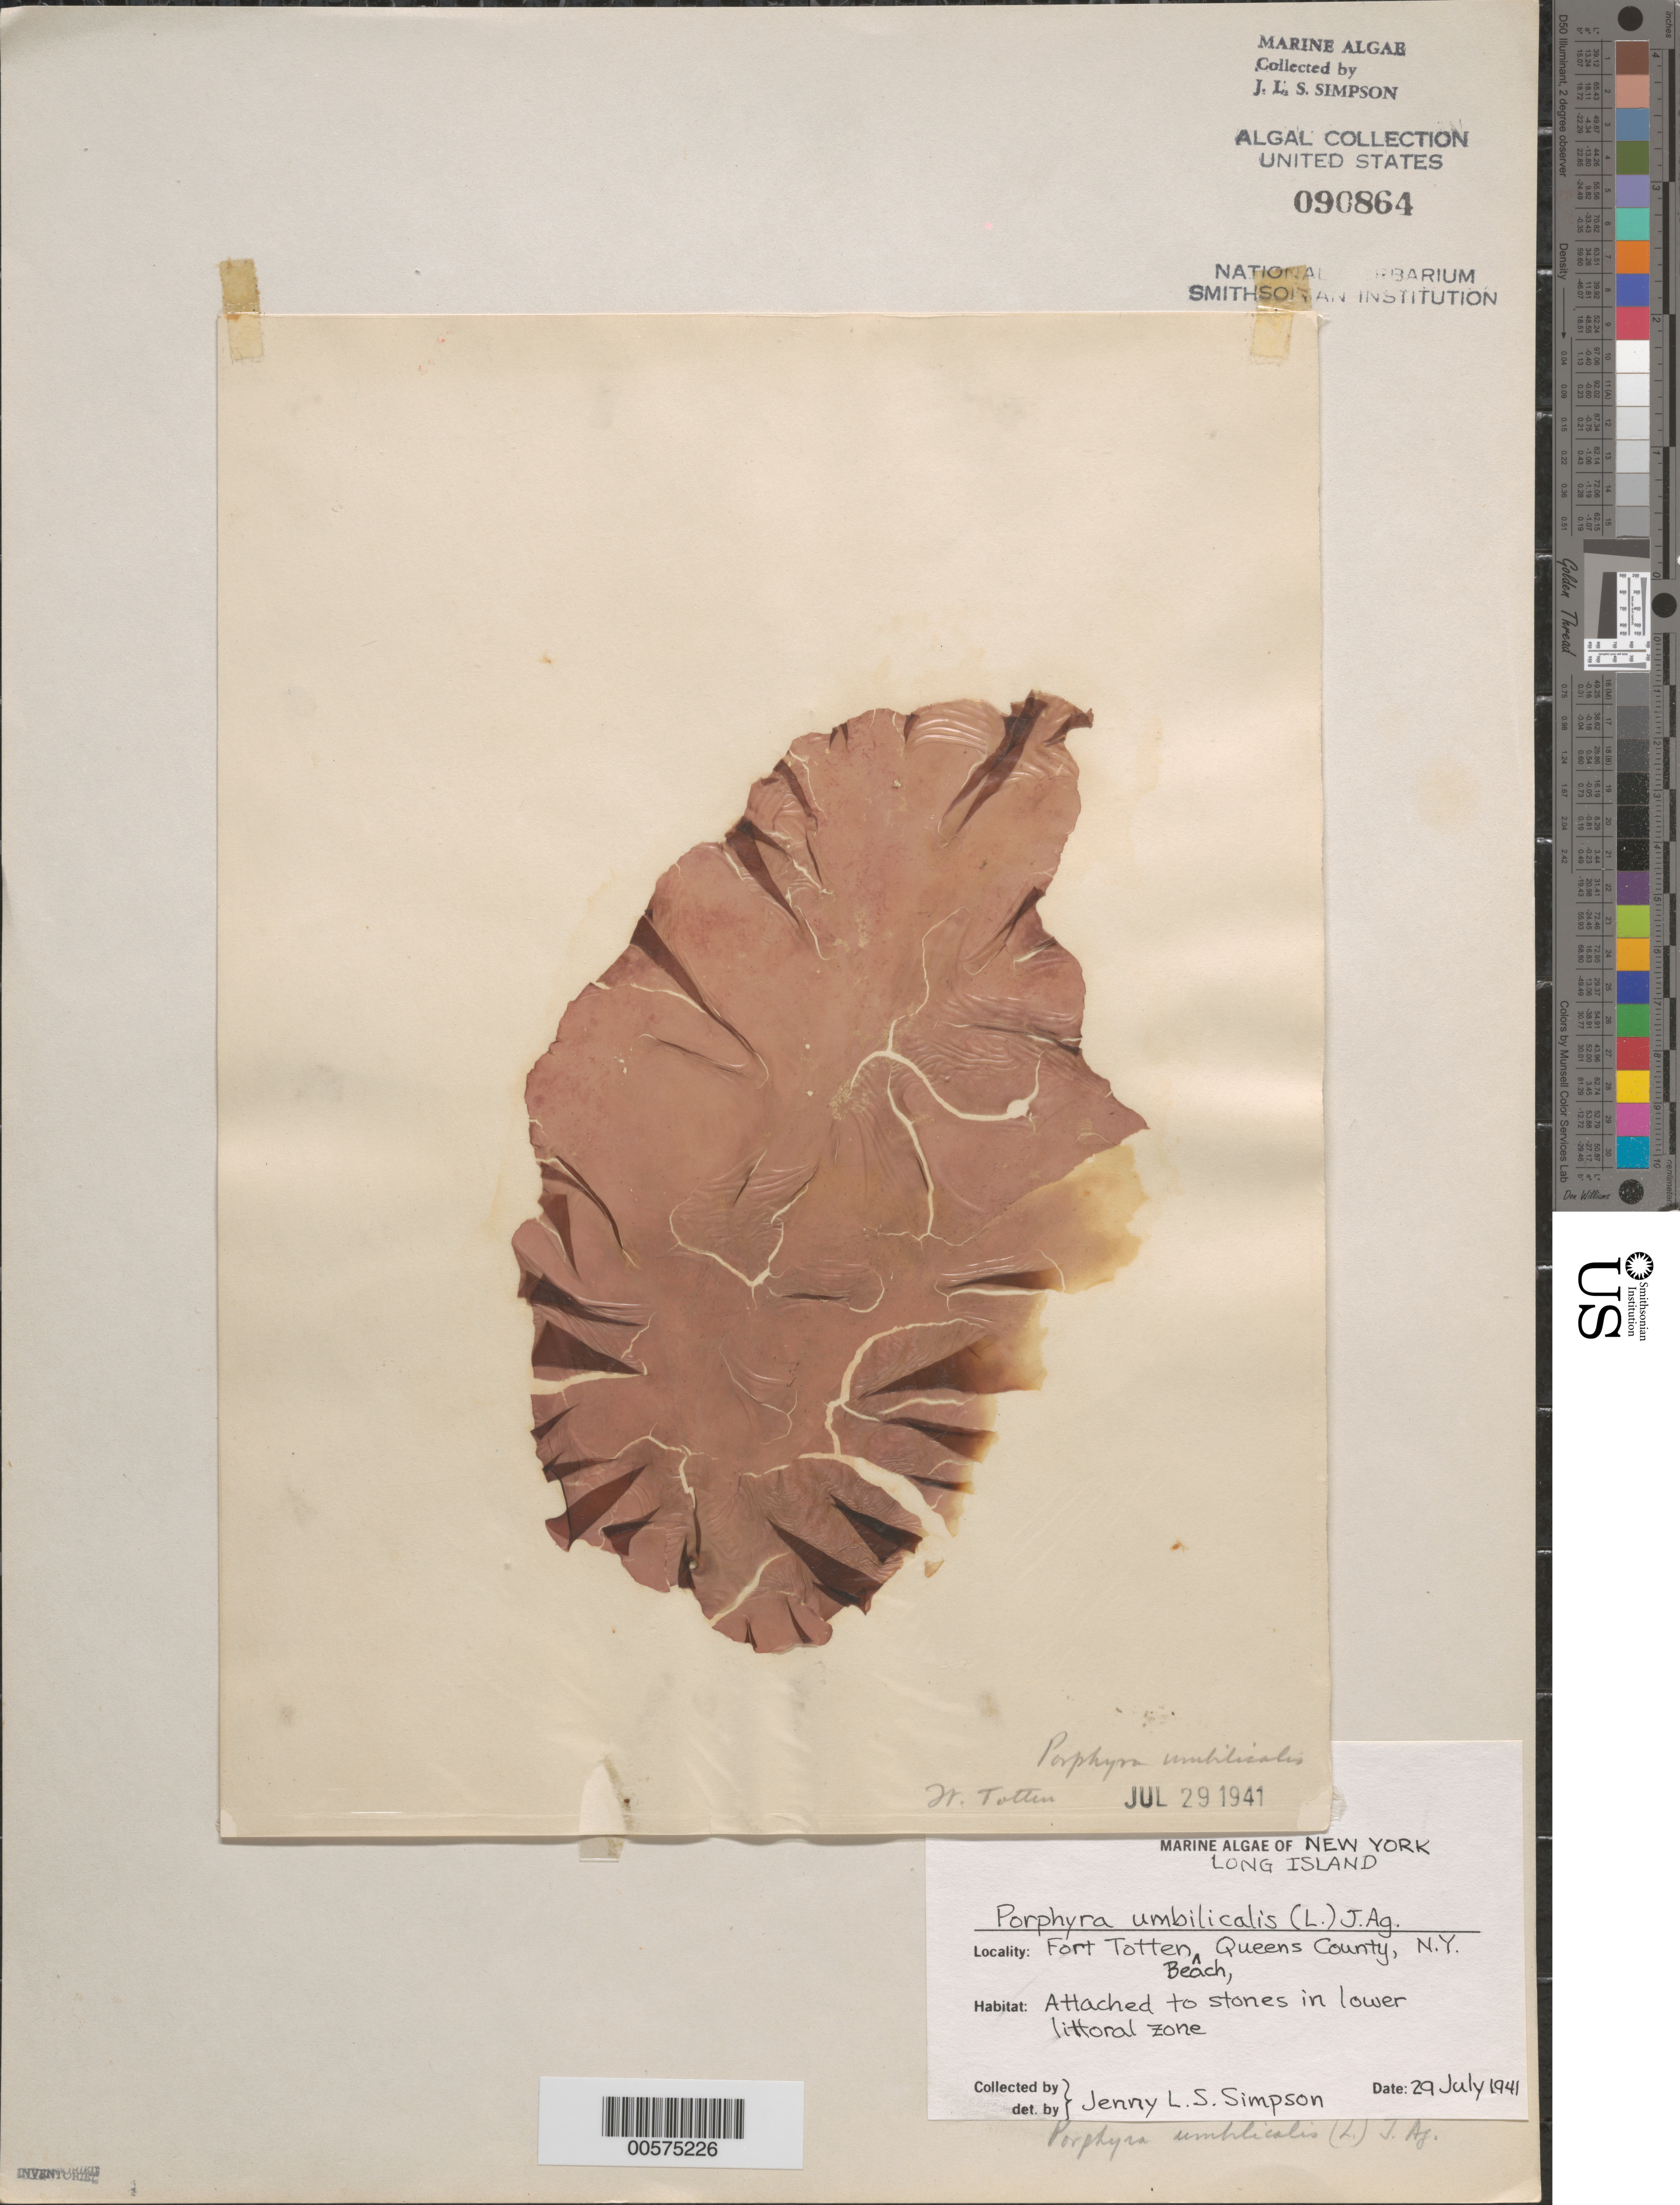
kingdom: Plantae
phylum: Rhodophyta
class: Bangiophyceae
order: Bangiales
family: Bangiaceae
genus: Porphyra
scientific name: Porphyra umbilicalis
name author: Kütz.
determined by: Simpson, J. L. S.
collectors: J. Simpson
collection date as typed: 29 Jul 1941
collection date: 1941-07-29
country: United States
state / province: New York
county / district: Queens County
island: Long Island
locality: Fort Totten Beach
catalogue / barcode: US 90864